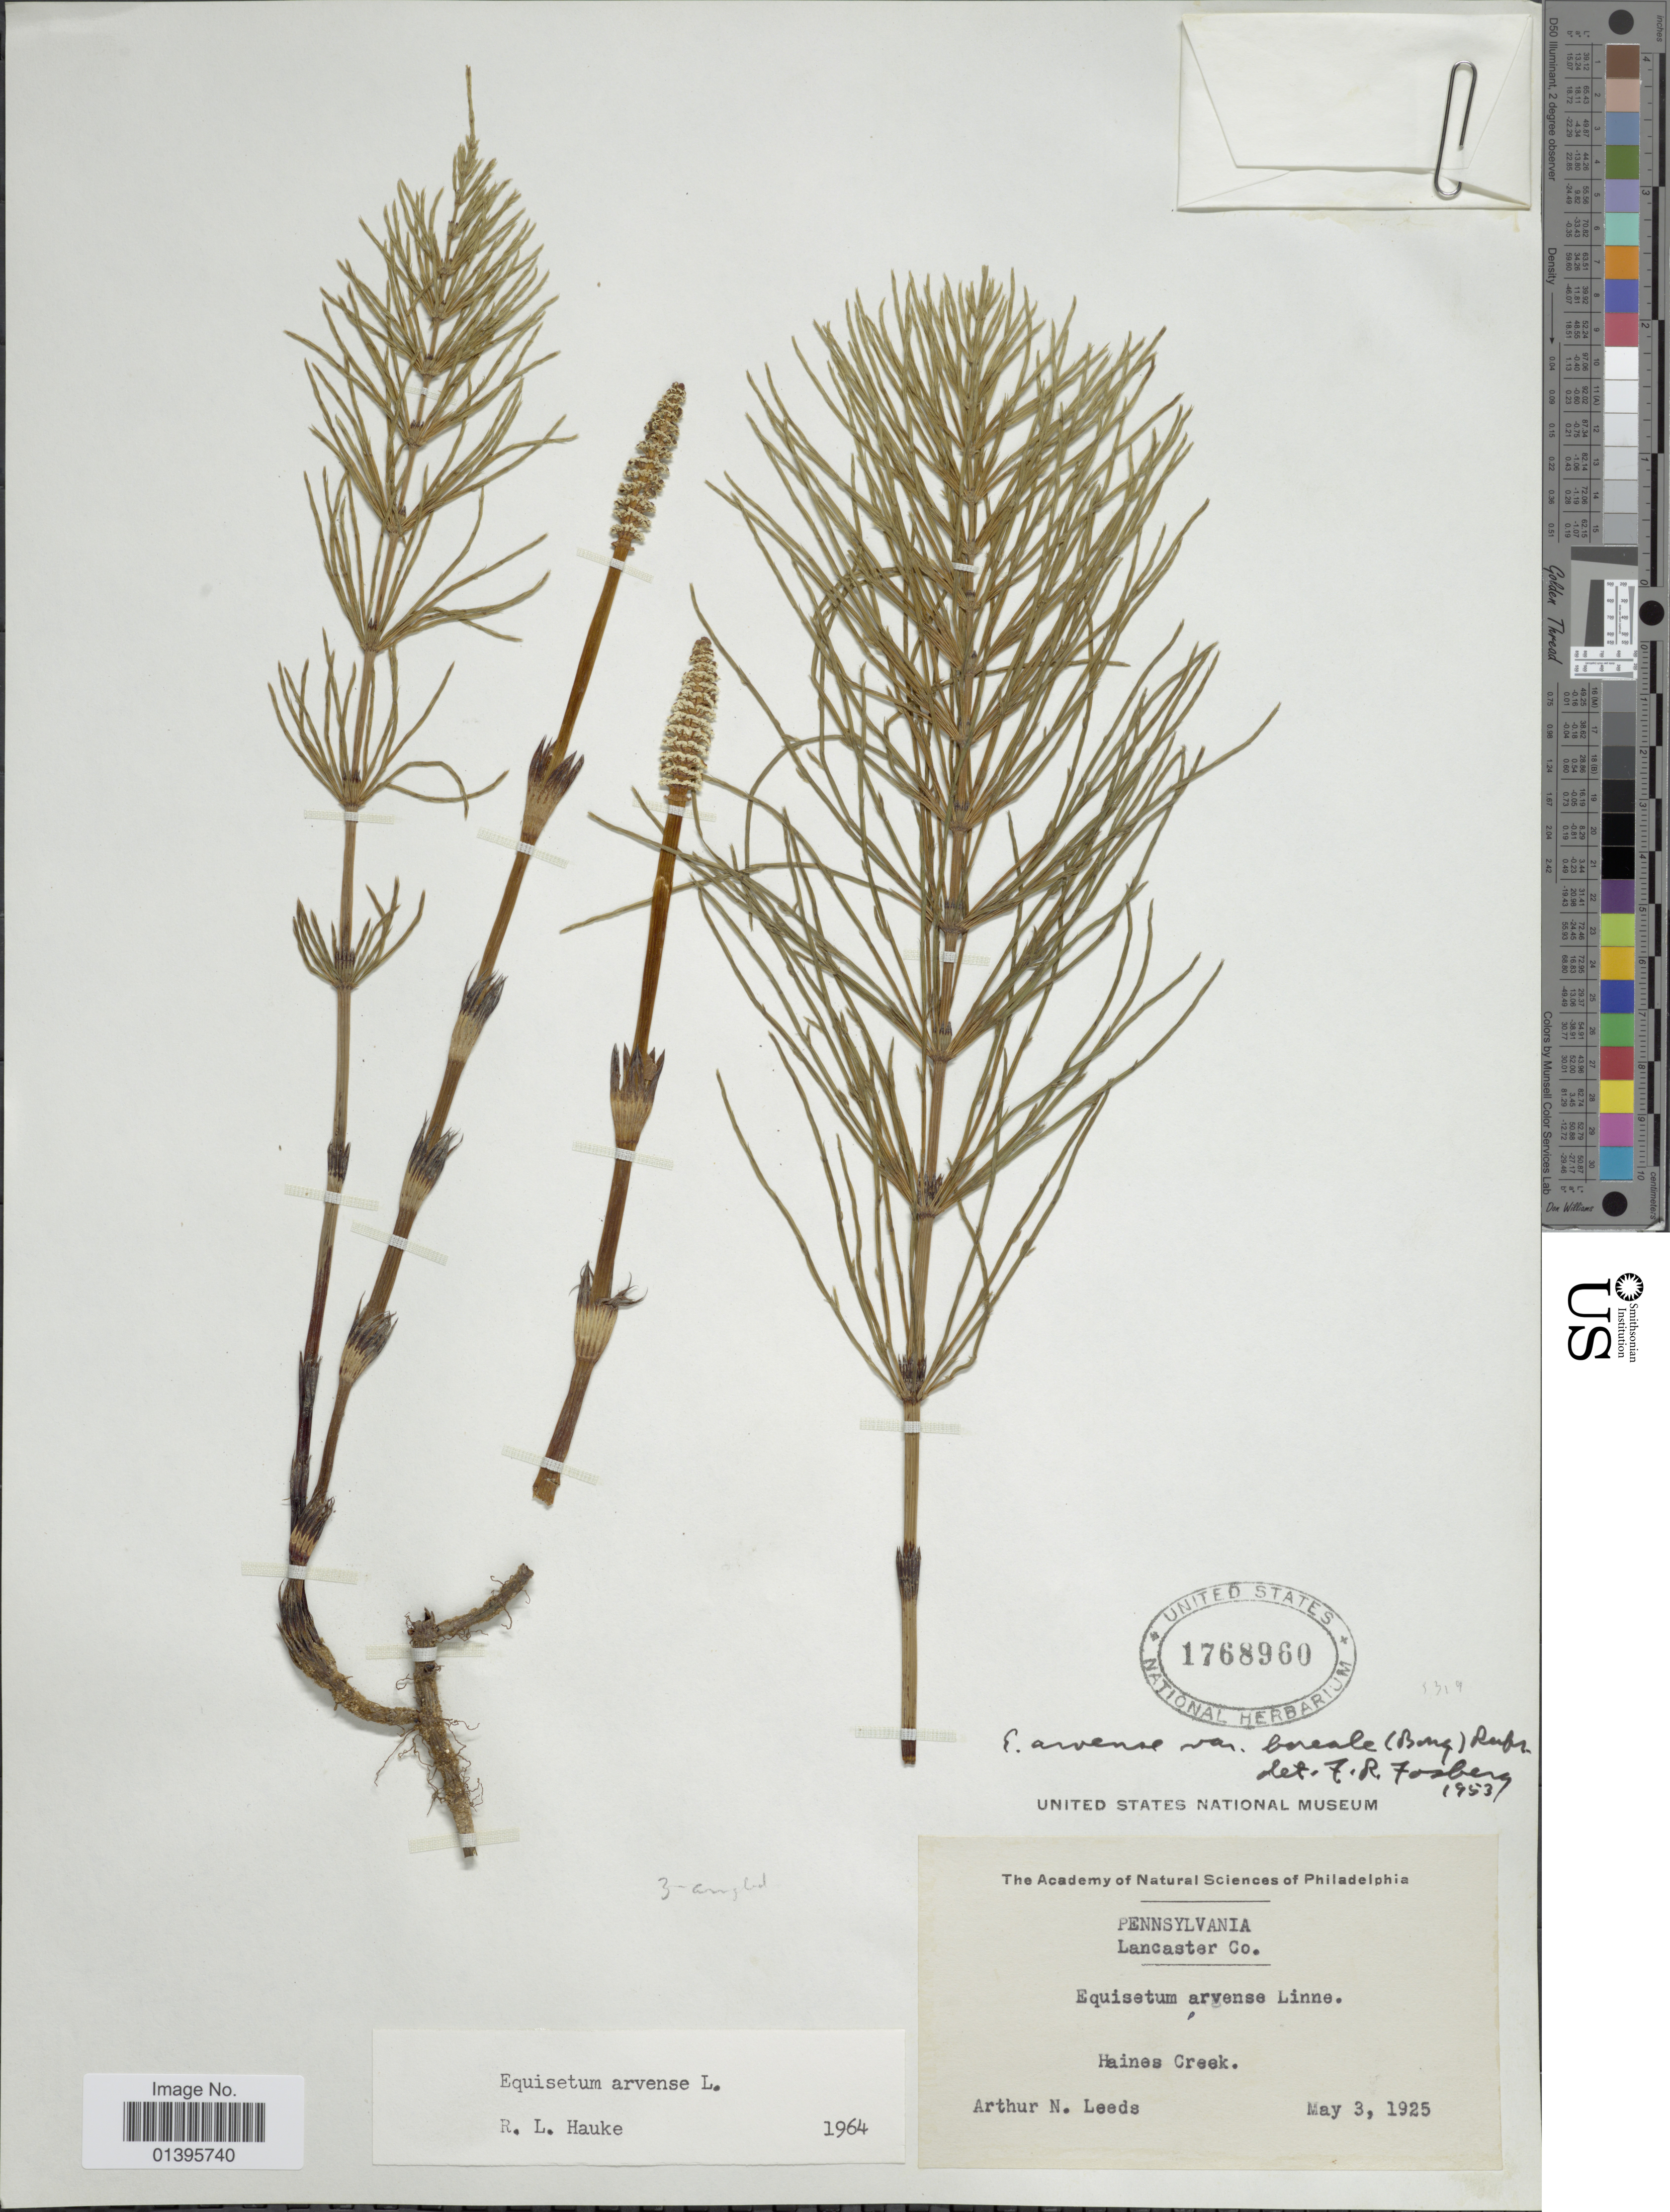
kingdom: Plantae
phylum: Tracheophyta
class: Polypodiopsida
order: Equisetales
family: Equisetaceae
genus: Equisetum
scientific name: Equisetum arvense var. boreale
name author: (Bong.) Rupr.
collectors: A. N. Leeds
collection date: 1925-05-03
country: United States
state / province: Pennsylvania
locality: Lancaster Co. Haines Creek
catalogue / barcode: US 1768960